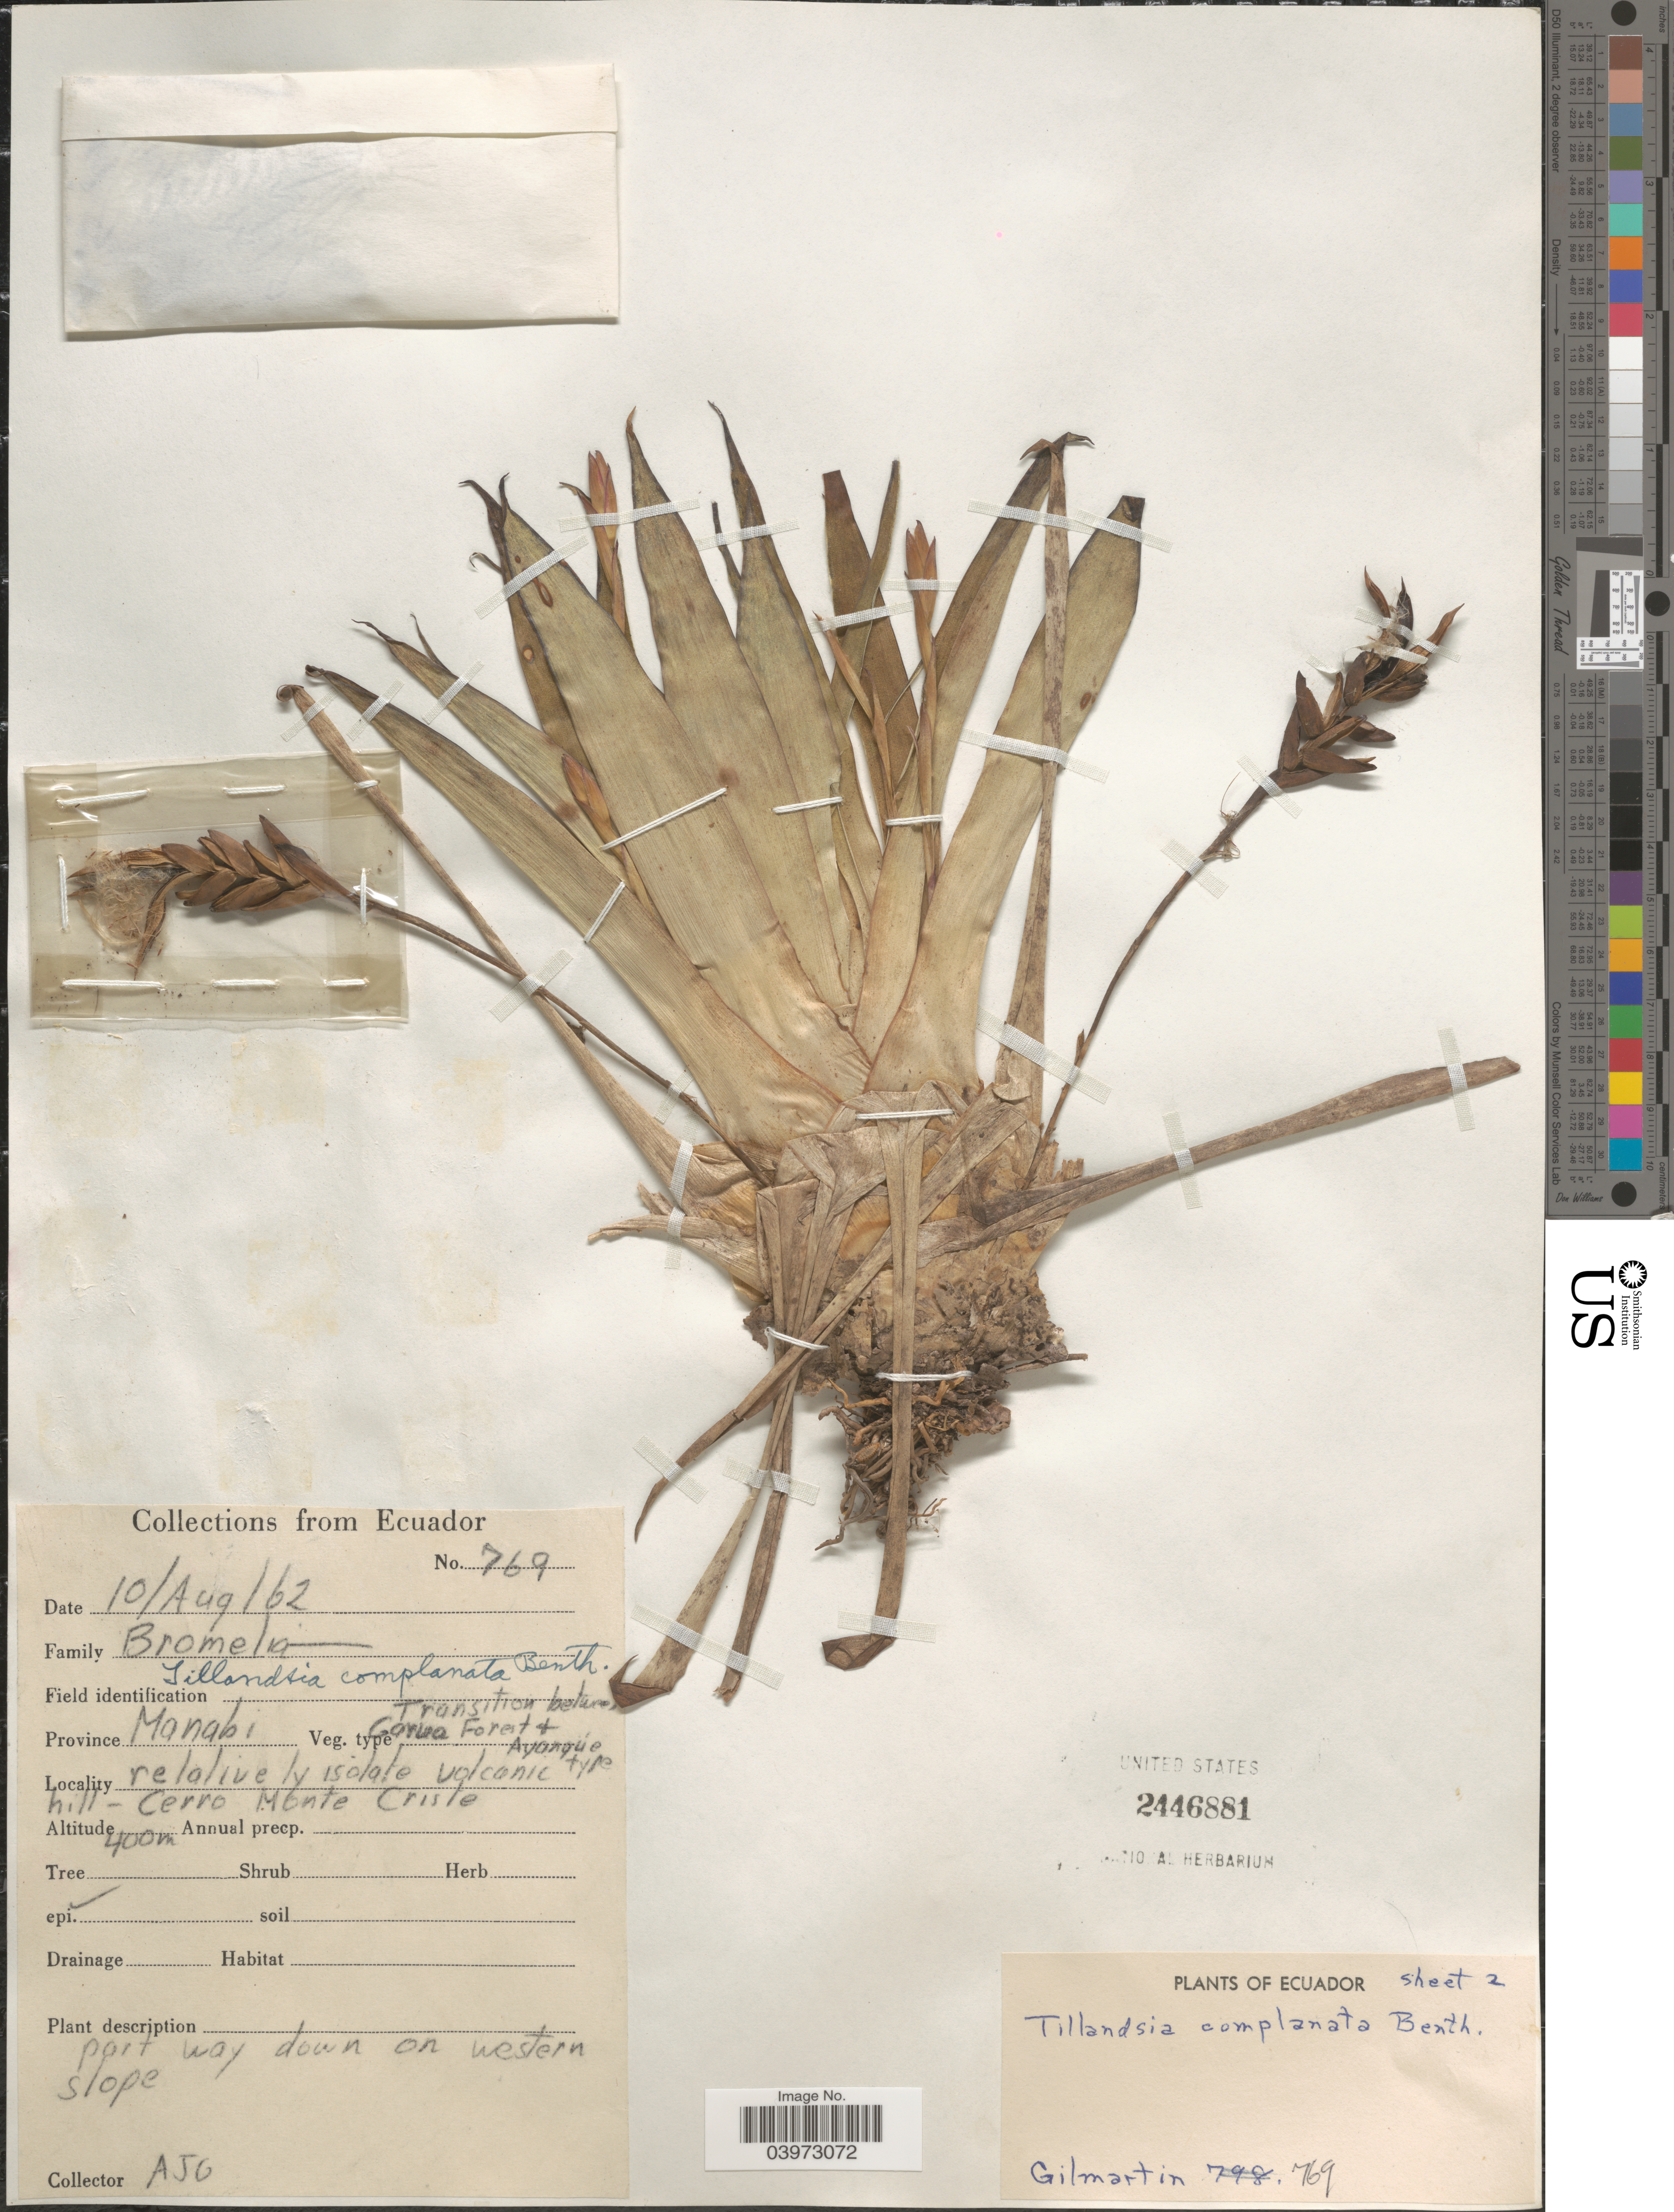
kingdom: Plantae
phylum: Tracheophyta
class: Liliopsida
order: Poales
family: Bromeliaceae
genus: Tillandsia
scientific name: Tillandsia complanata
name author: Benth.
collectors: A. S. Gilmartin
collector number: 769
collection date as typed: Transcribed d/m/y: 10/8/62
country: Ecuador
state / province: Manabí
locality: Transition between Garua Forest & Ayonyú. Cerro Monte Criste. Part way down on western slope.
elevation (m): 400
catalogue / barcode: US 2446881